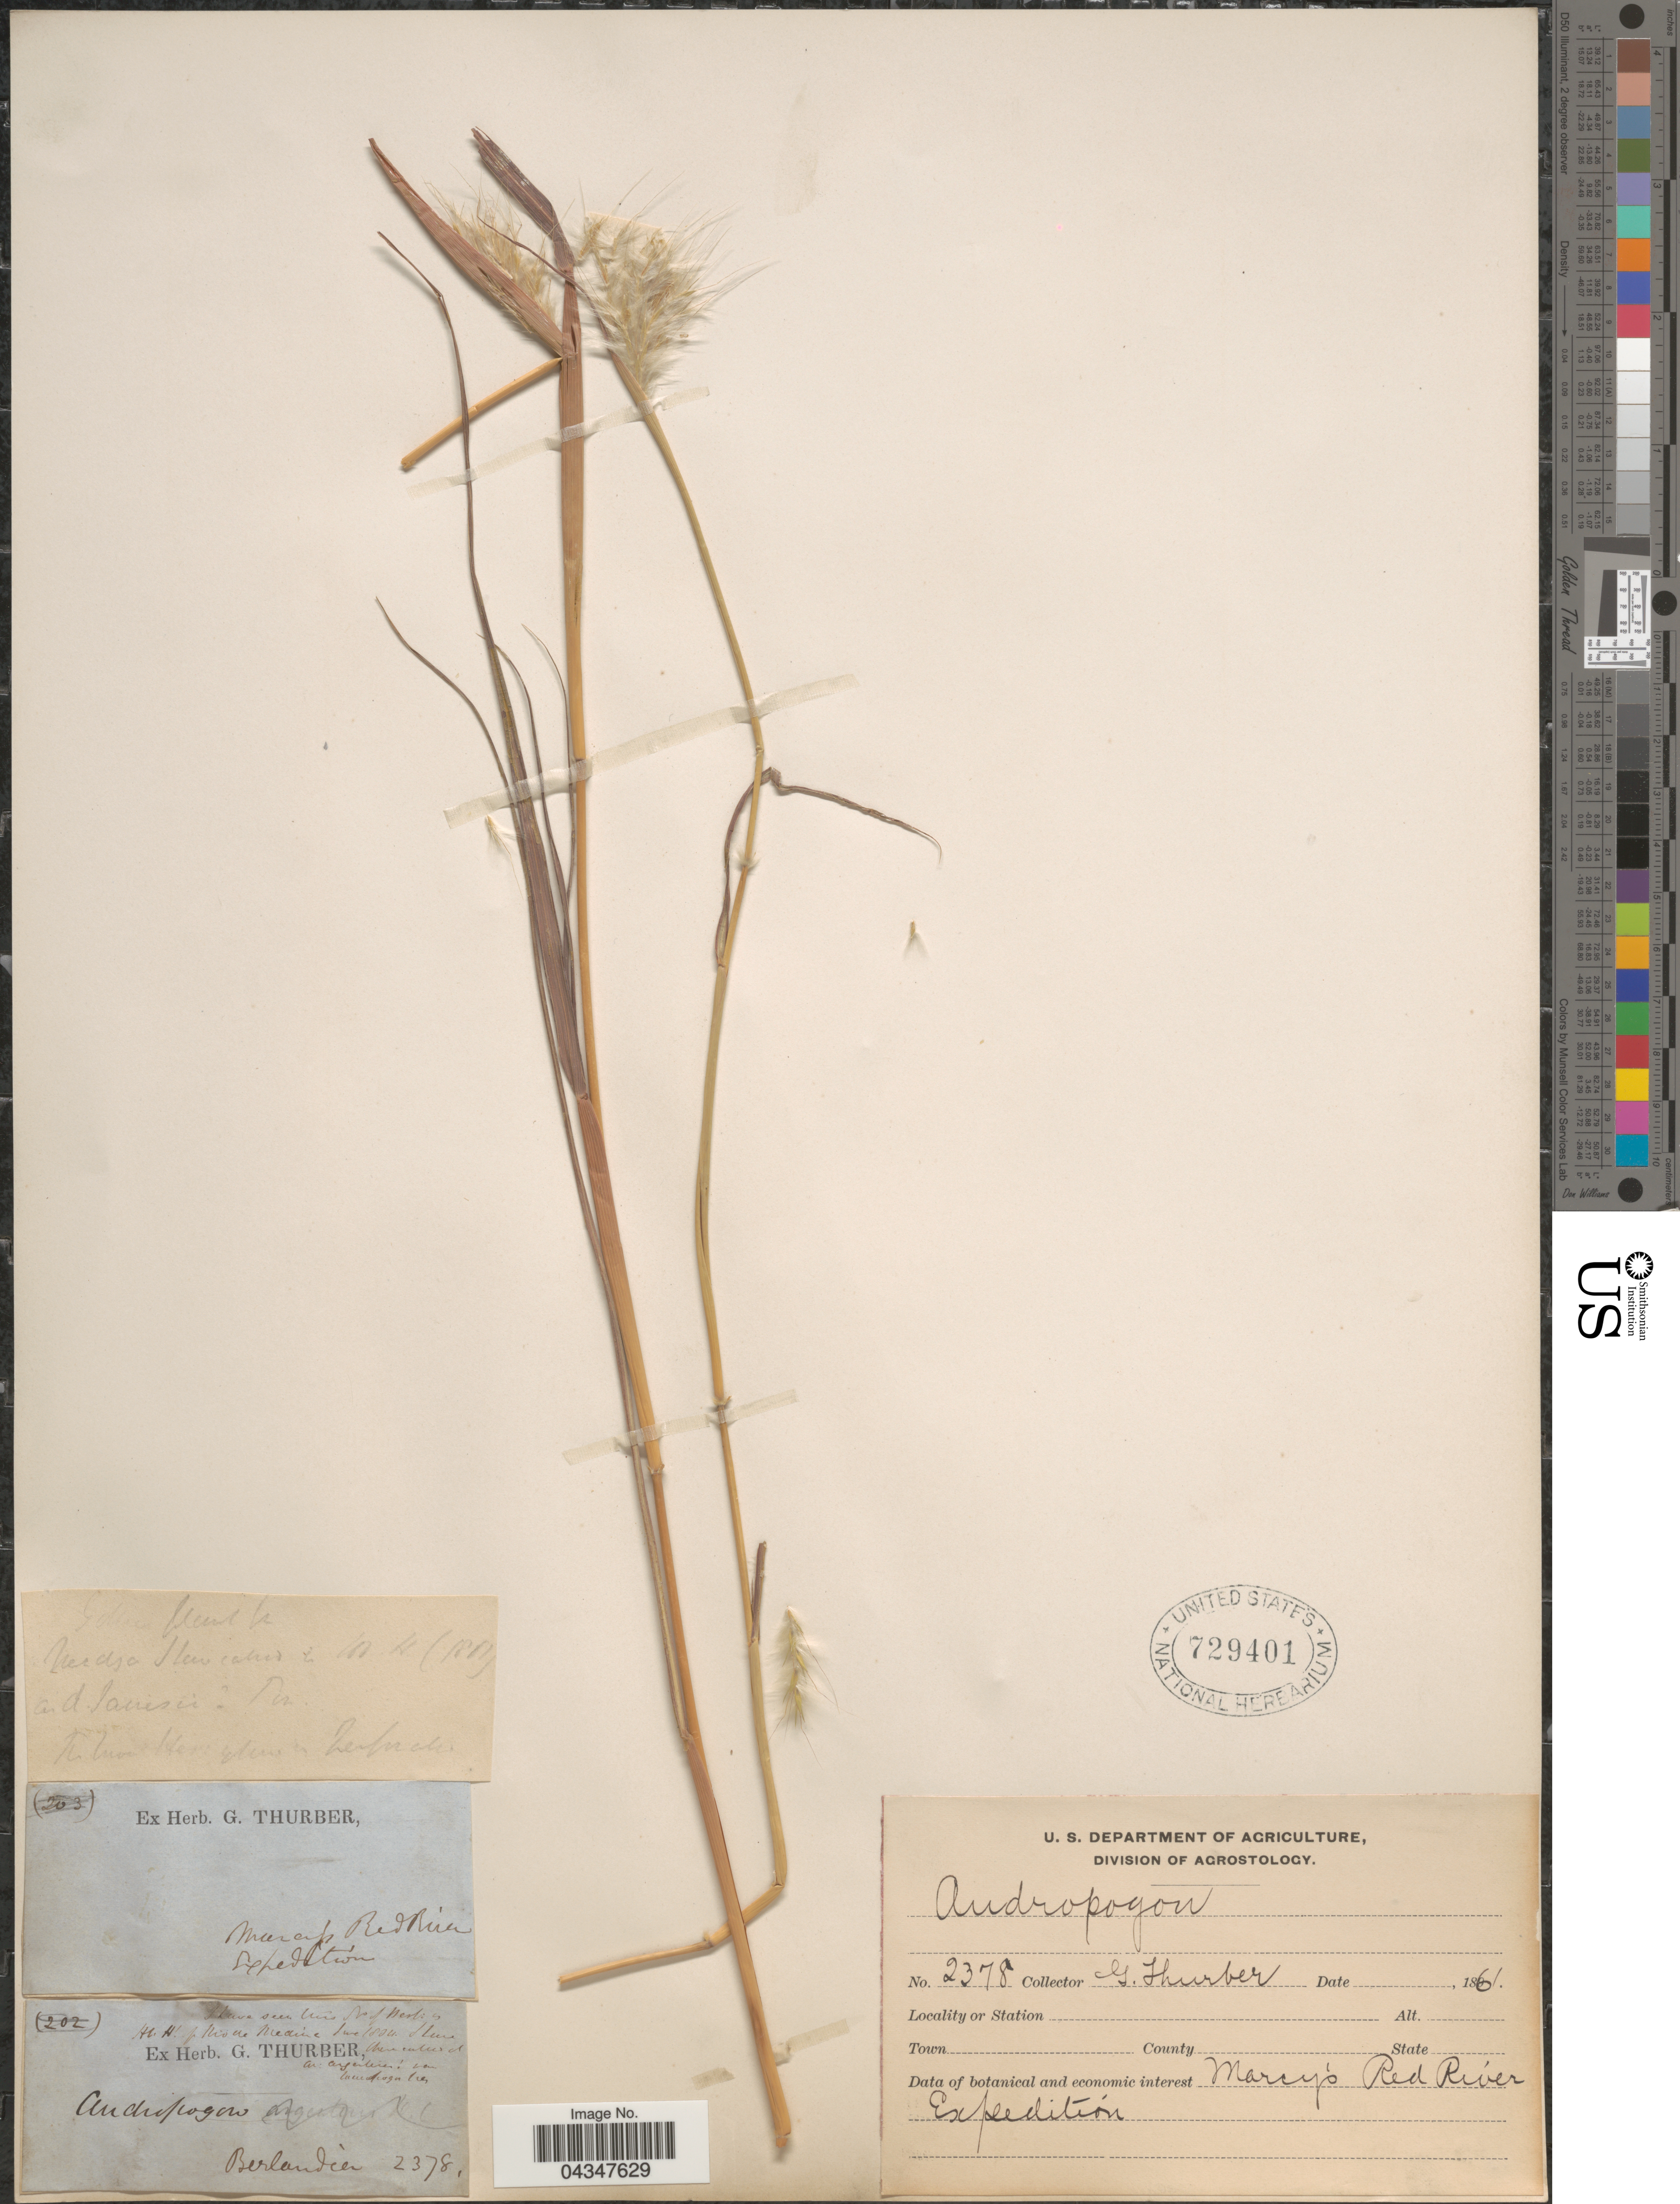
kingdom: Plantae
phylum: Tracheophyta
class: Liliopsida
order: Poales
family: Poaceae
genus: Bothriochloa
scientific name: Bothriochloa barbinodis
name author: (Lag.) Herter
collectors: G. Thurber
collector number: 2378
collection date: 1861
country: United States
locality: Berlandia. Marcy's Red River Expedition.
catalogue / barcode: US 729401